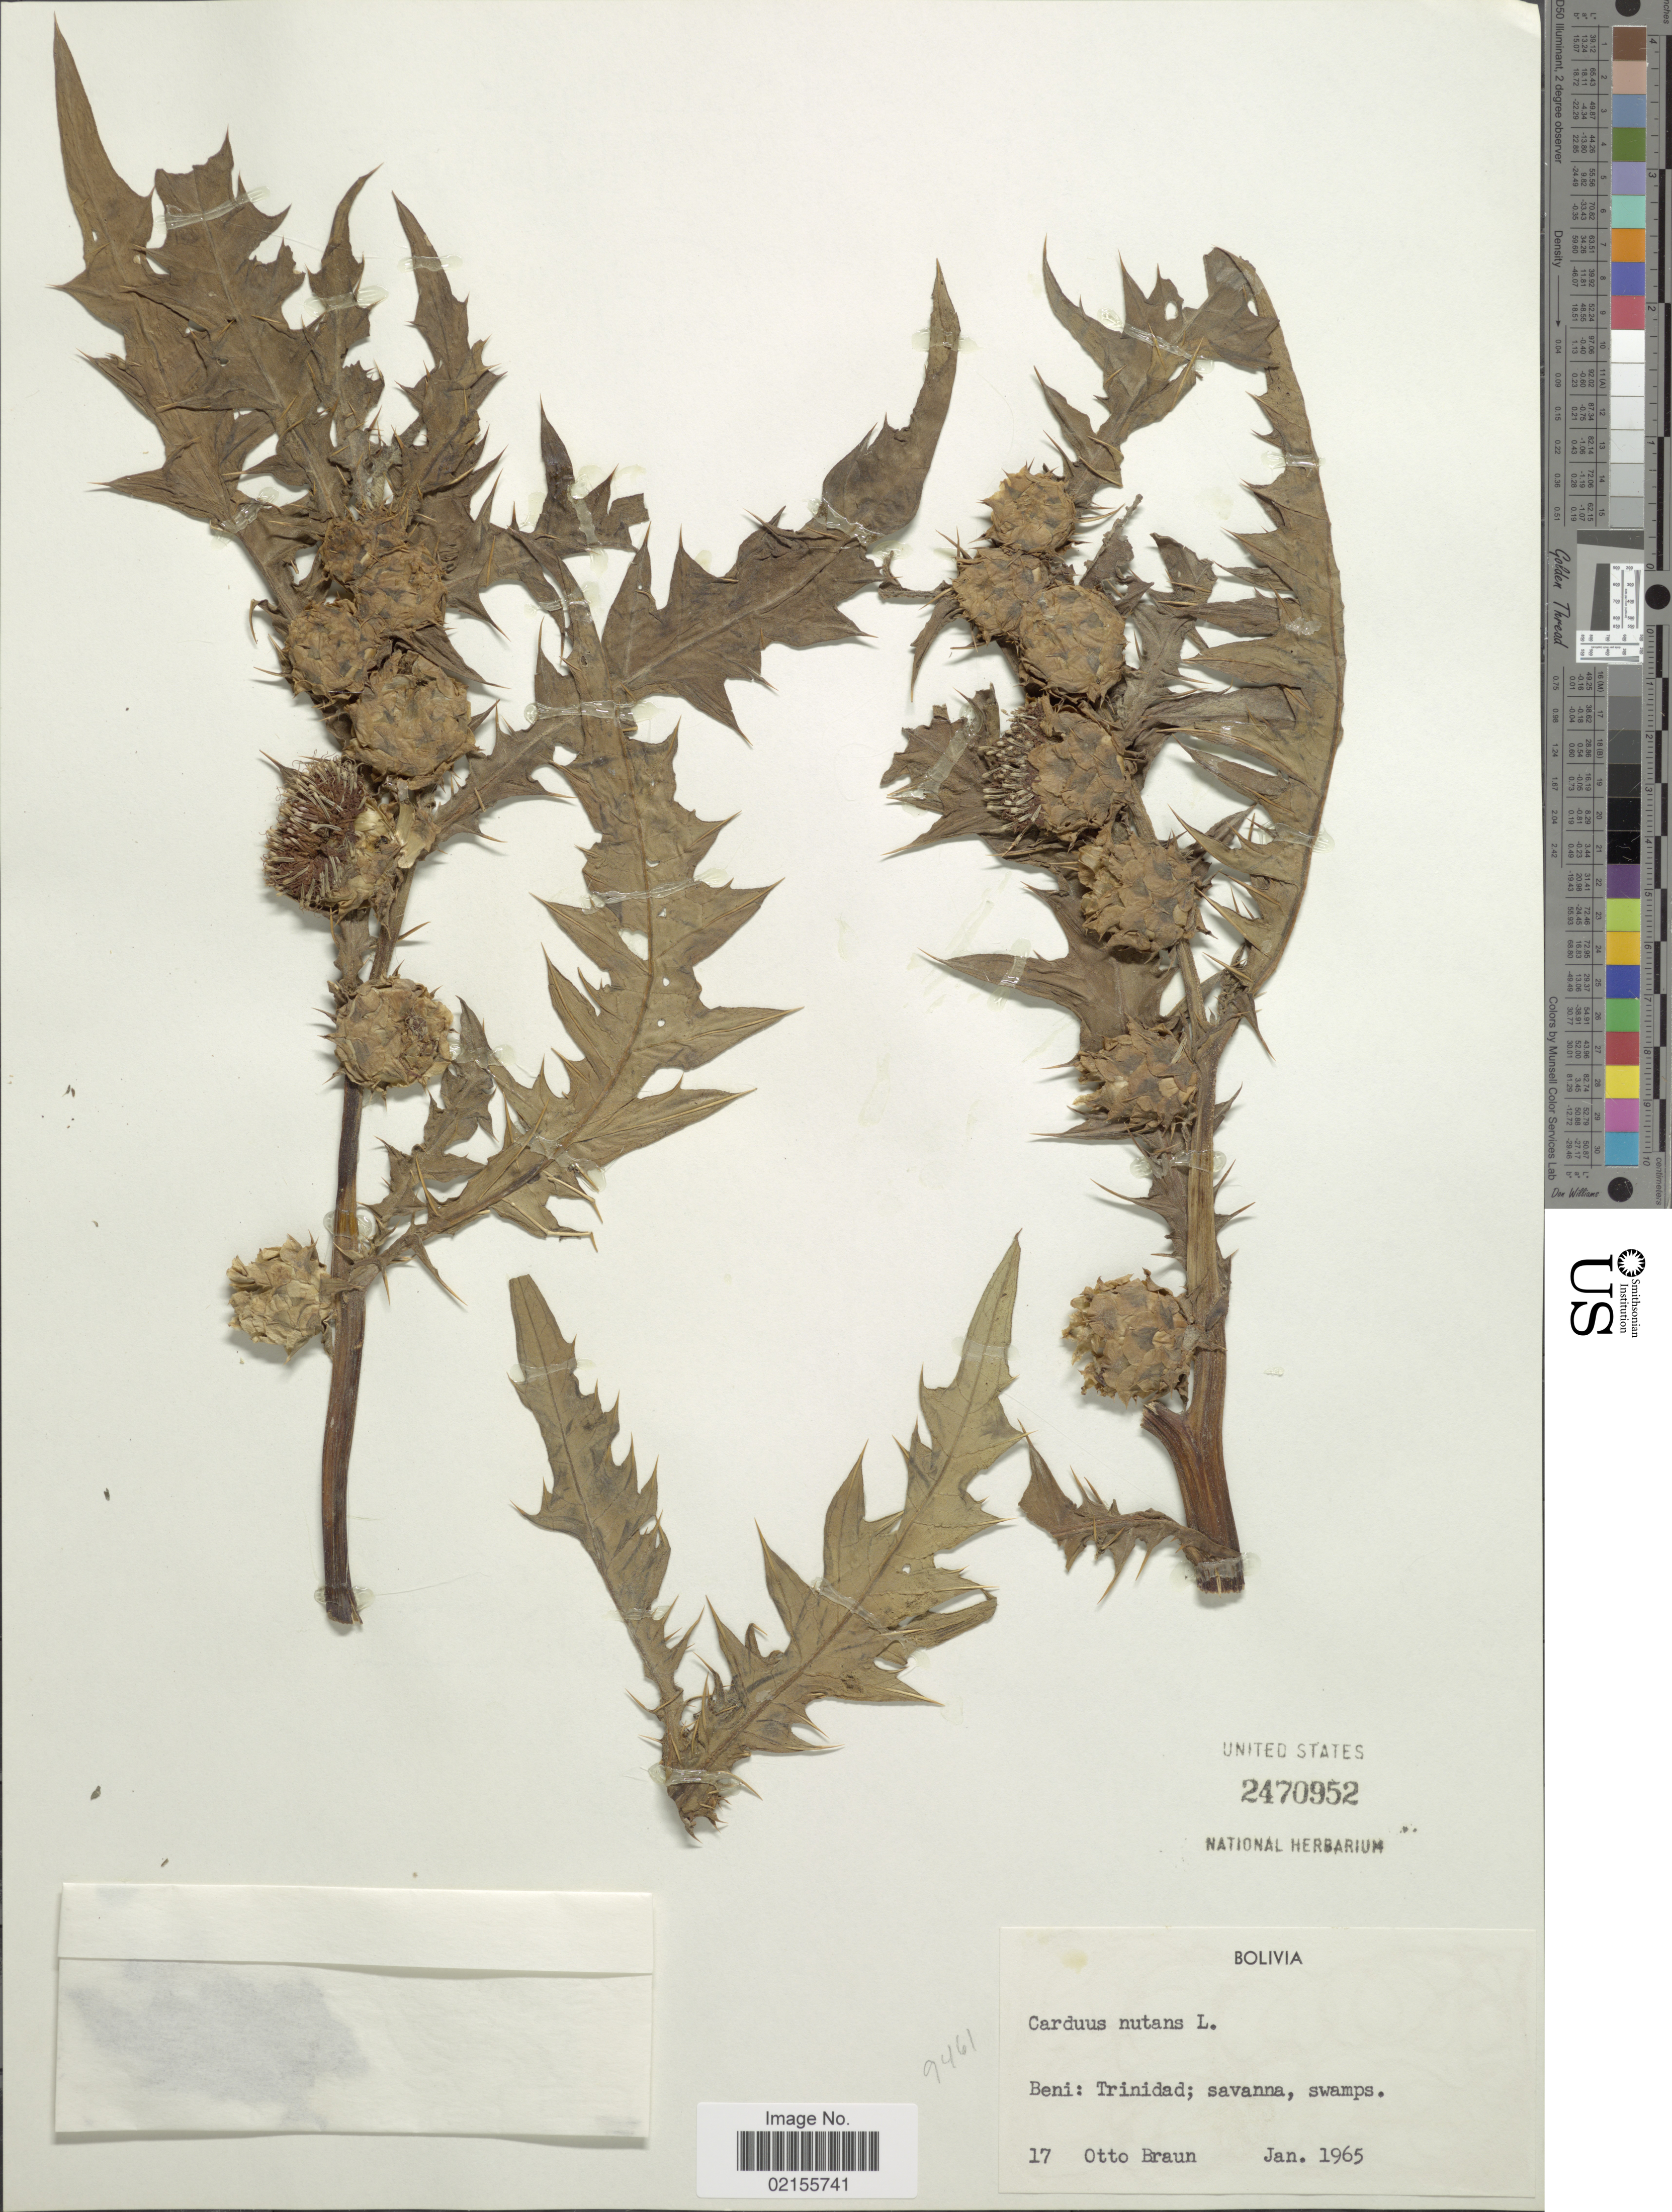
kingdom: Plantae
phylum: Tracheophyta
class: Magnoliopsida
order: Asterales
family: Asteraceae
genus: Carduus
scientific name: Carduus nutans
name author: L.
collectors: O. Braun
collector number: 17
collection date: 1965-01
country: Bolivia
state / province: Beni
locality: Trinidad; savanna, swamps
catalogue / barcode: US 2470952